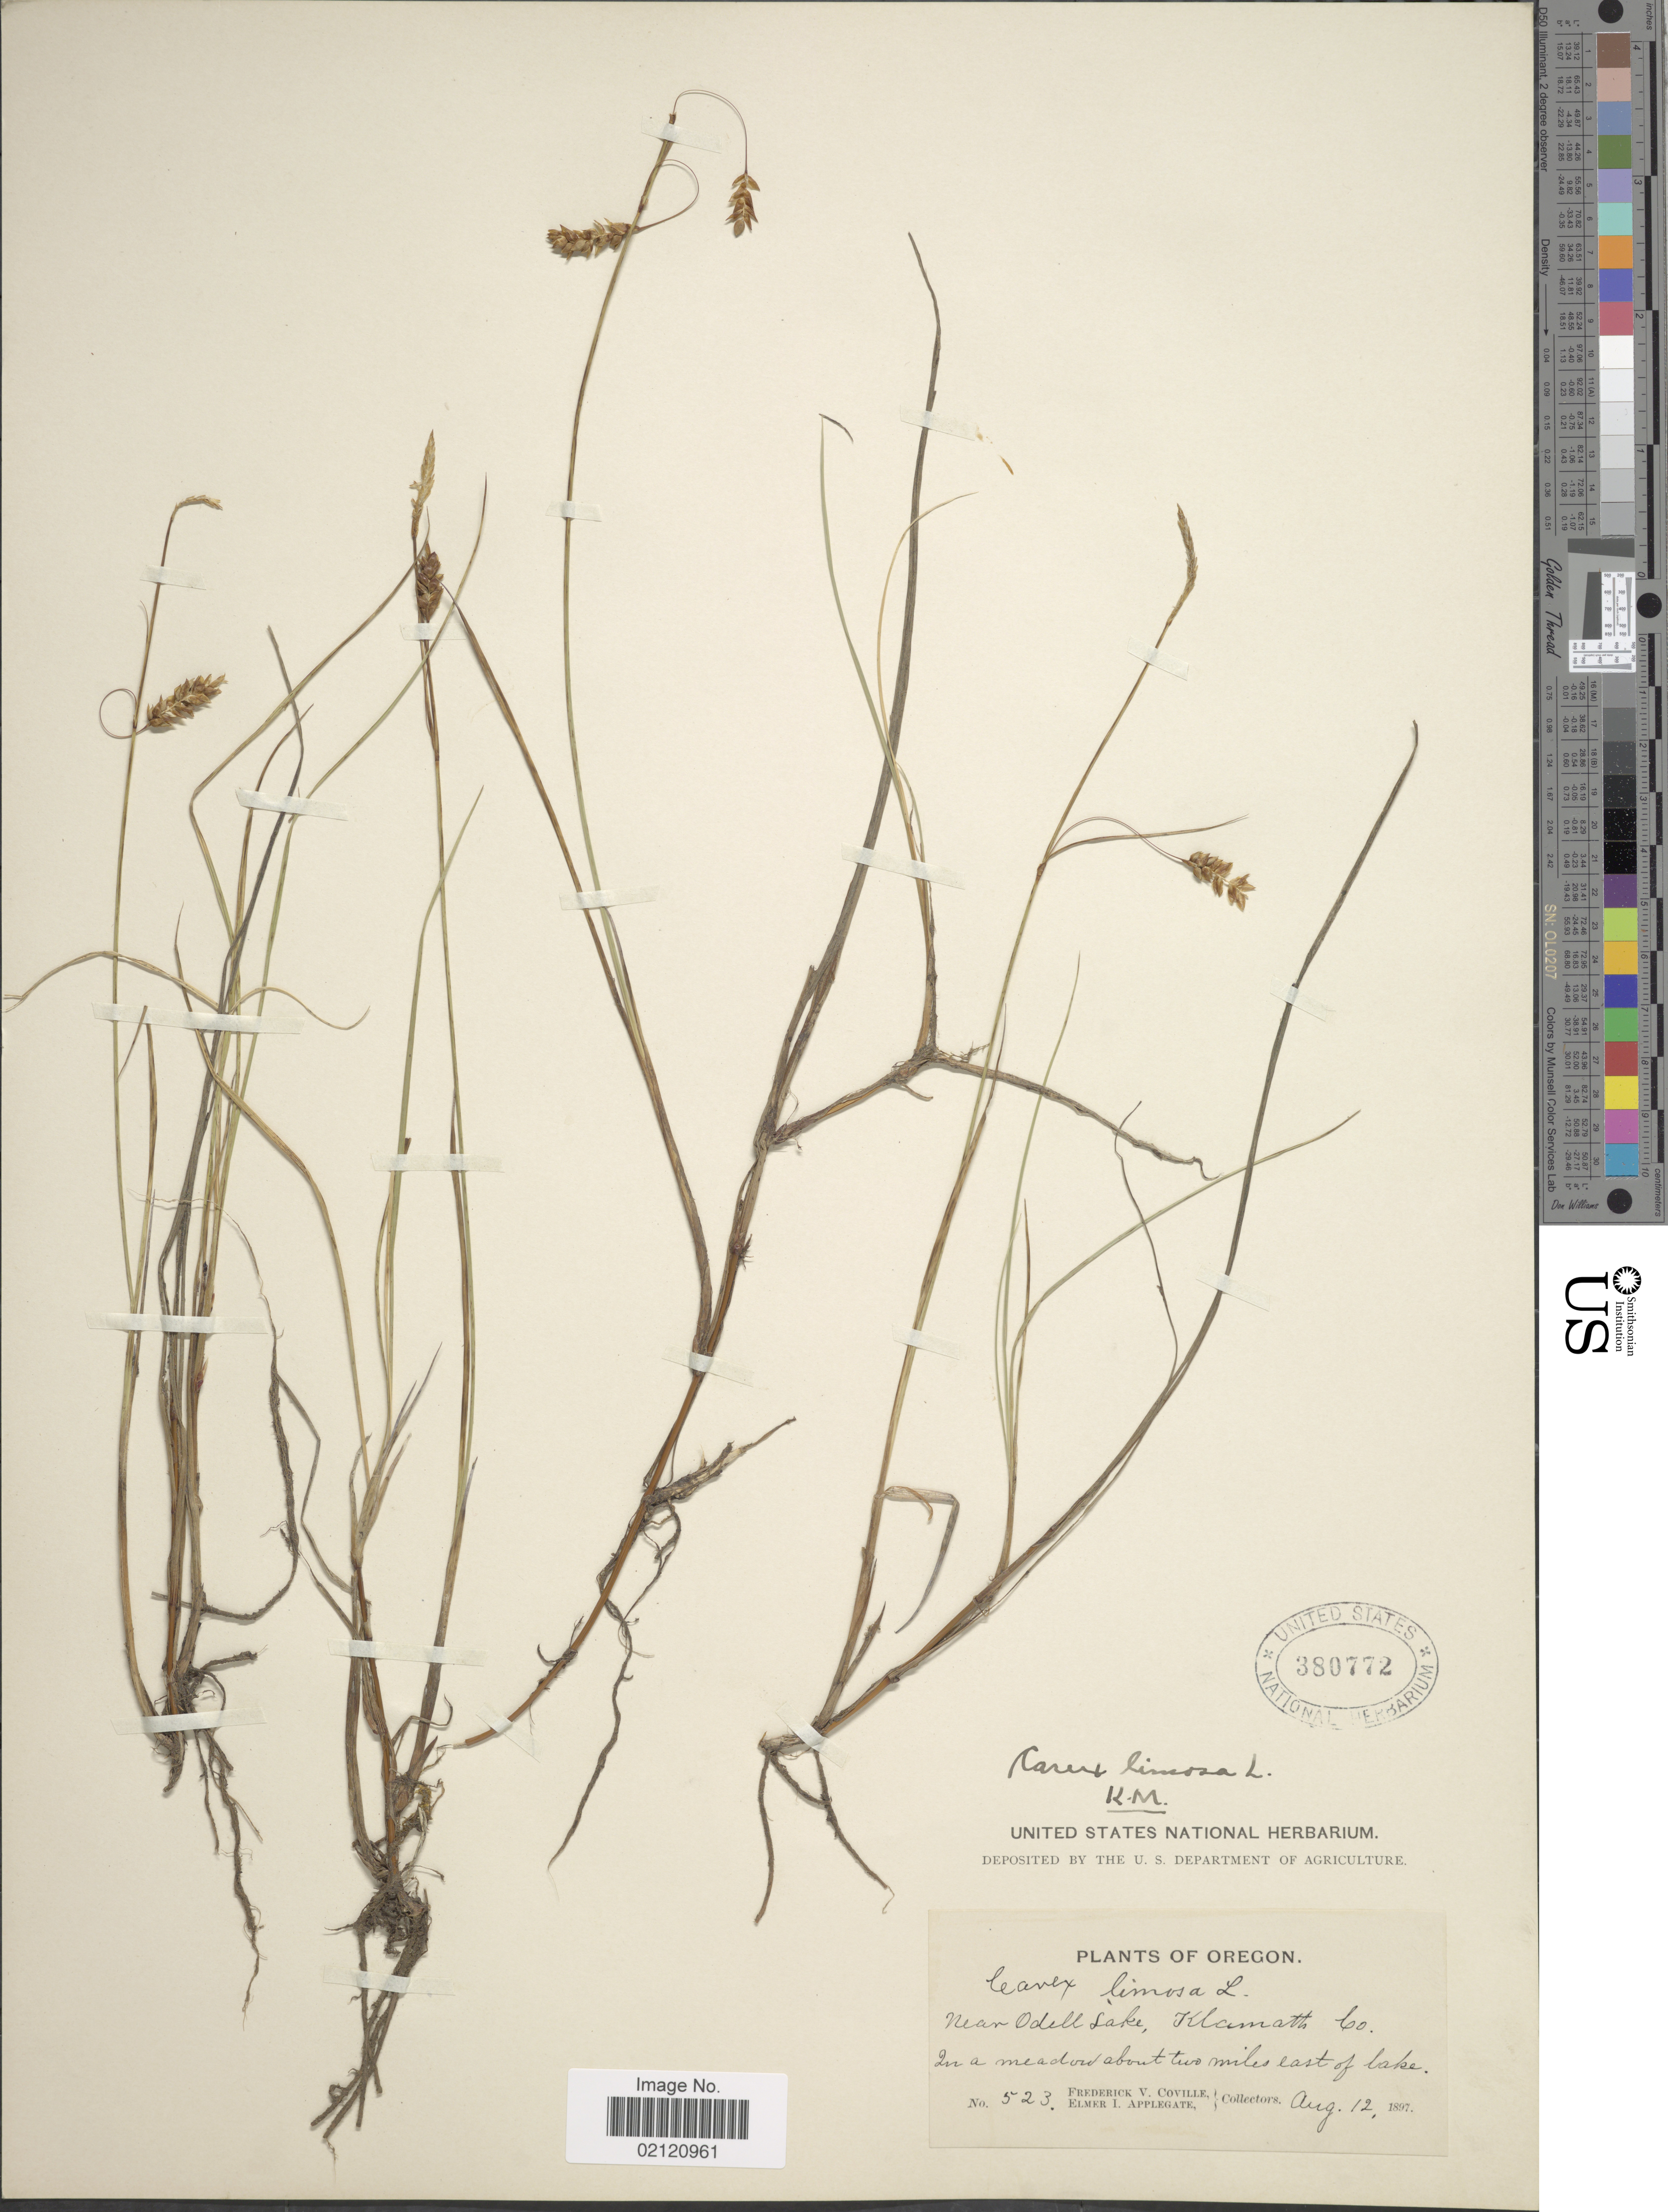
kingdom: Plantae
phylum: Tracheophyta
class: Liliopsida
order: Poales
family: Cyperaceae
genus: Carex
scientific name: Carex limosa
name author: L.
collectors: F. V. Coville & E. I. Applegate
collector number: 523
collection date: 1897-08-12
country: United States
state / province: Oregon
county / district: Klamath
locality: Near Odell lake, Klamath Co., in a meadow about two miles east of lake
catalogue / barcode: US 380772